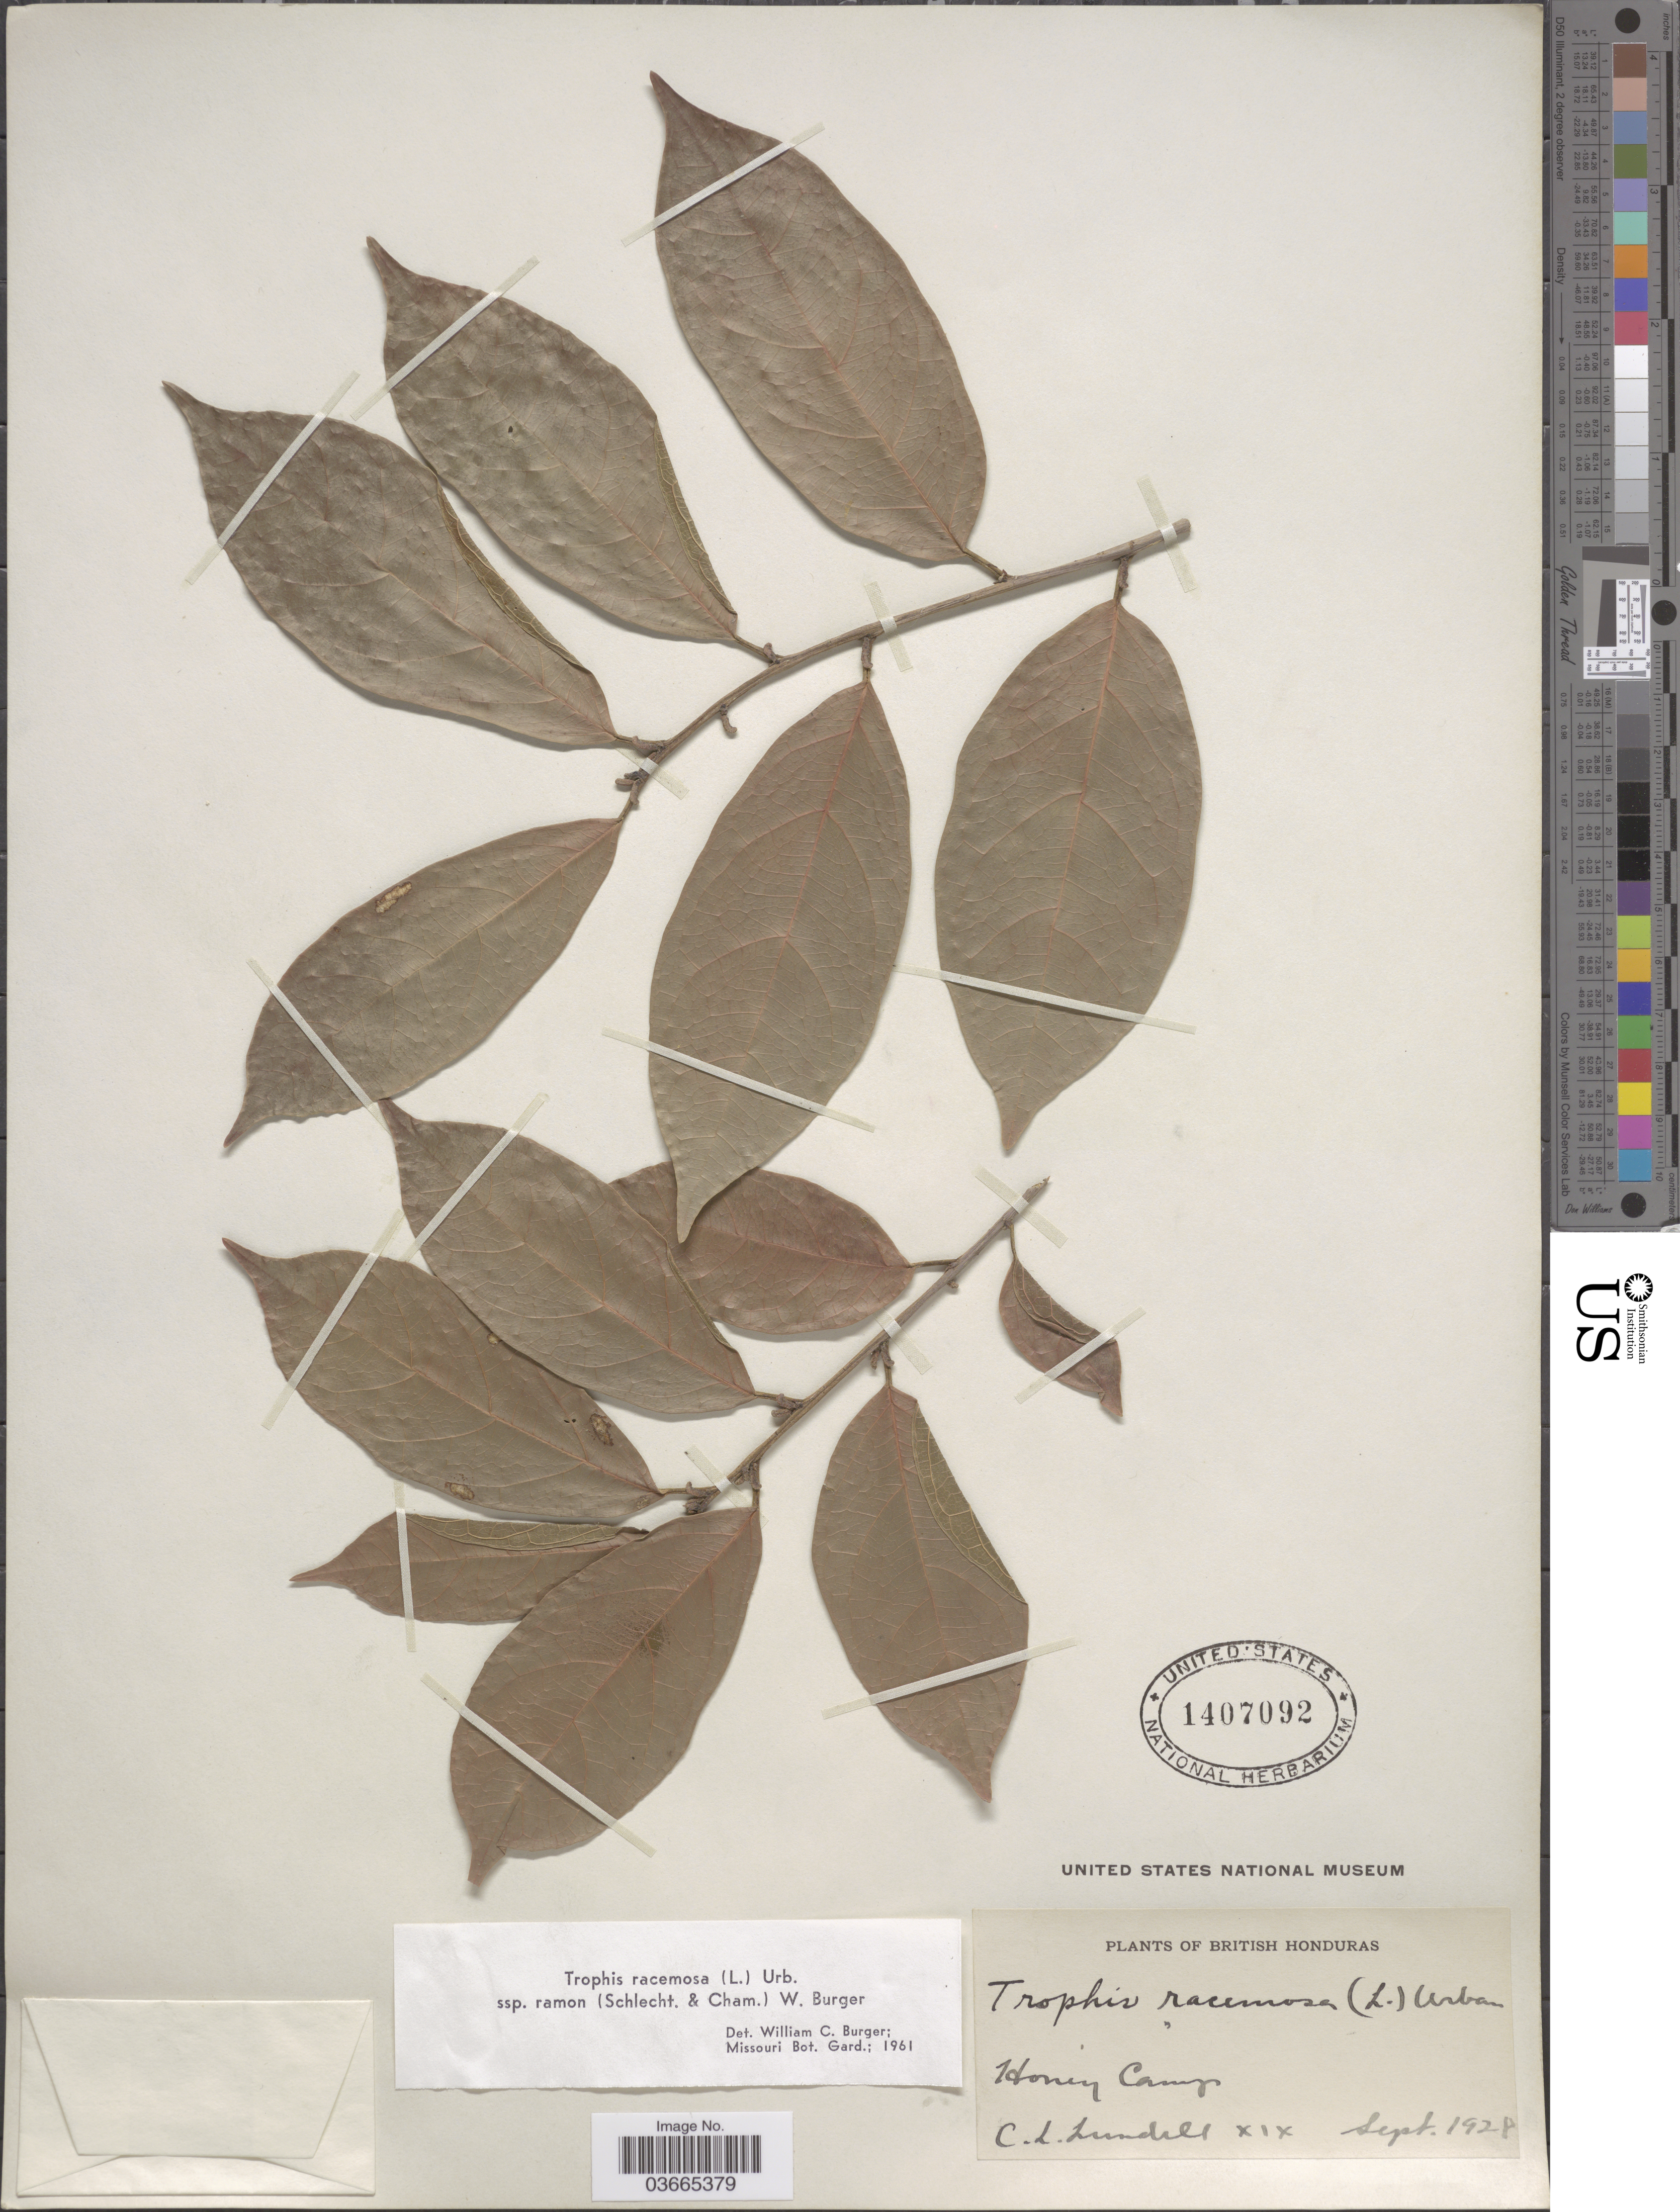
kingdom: Plantae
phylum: Tracheophyta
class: Magnoliopsida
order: Rosales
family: Moraceae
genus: Trophis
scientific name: Trophis racemosa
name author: (L.) Urb.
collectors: C. L. Lundell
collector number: XIX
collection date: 1928-09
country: Belize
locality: British Honduras. Honey Camp.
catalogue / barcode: US 1407092